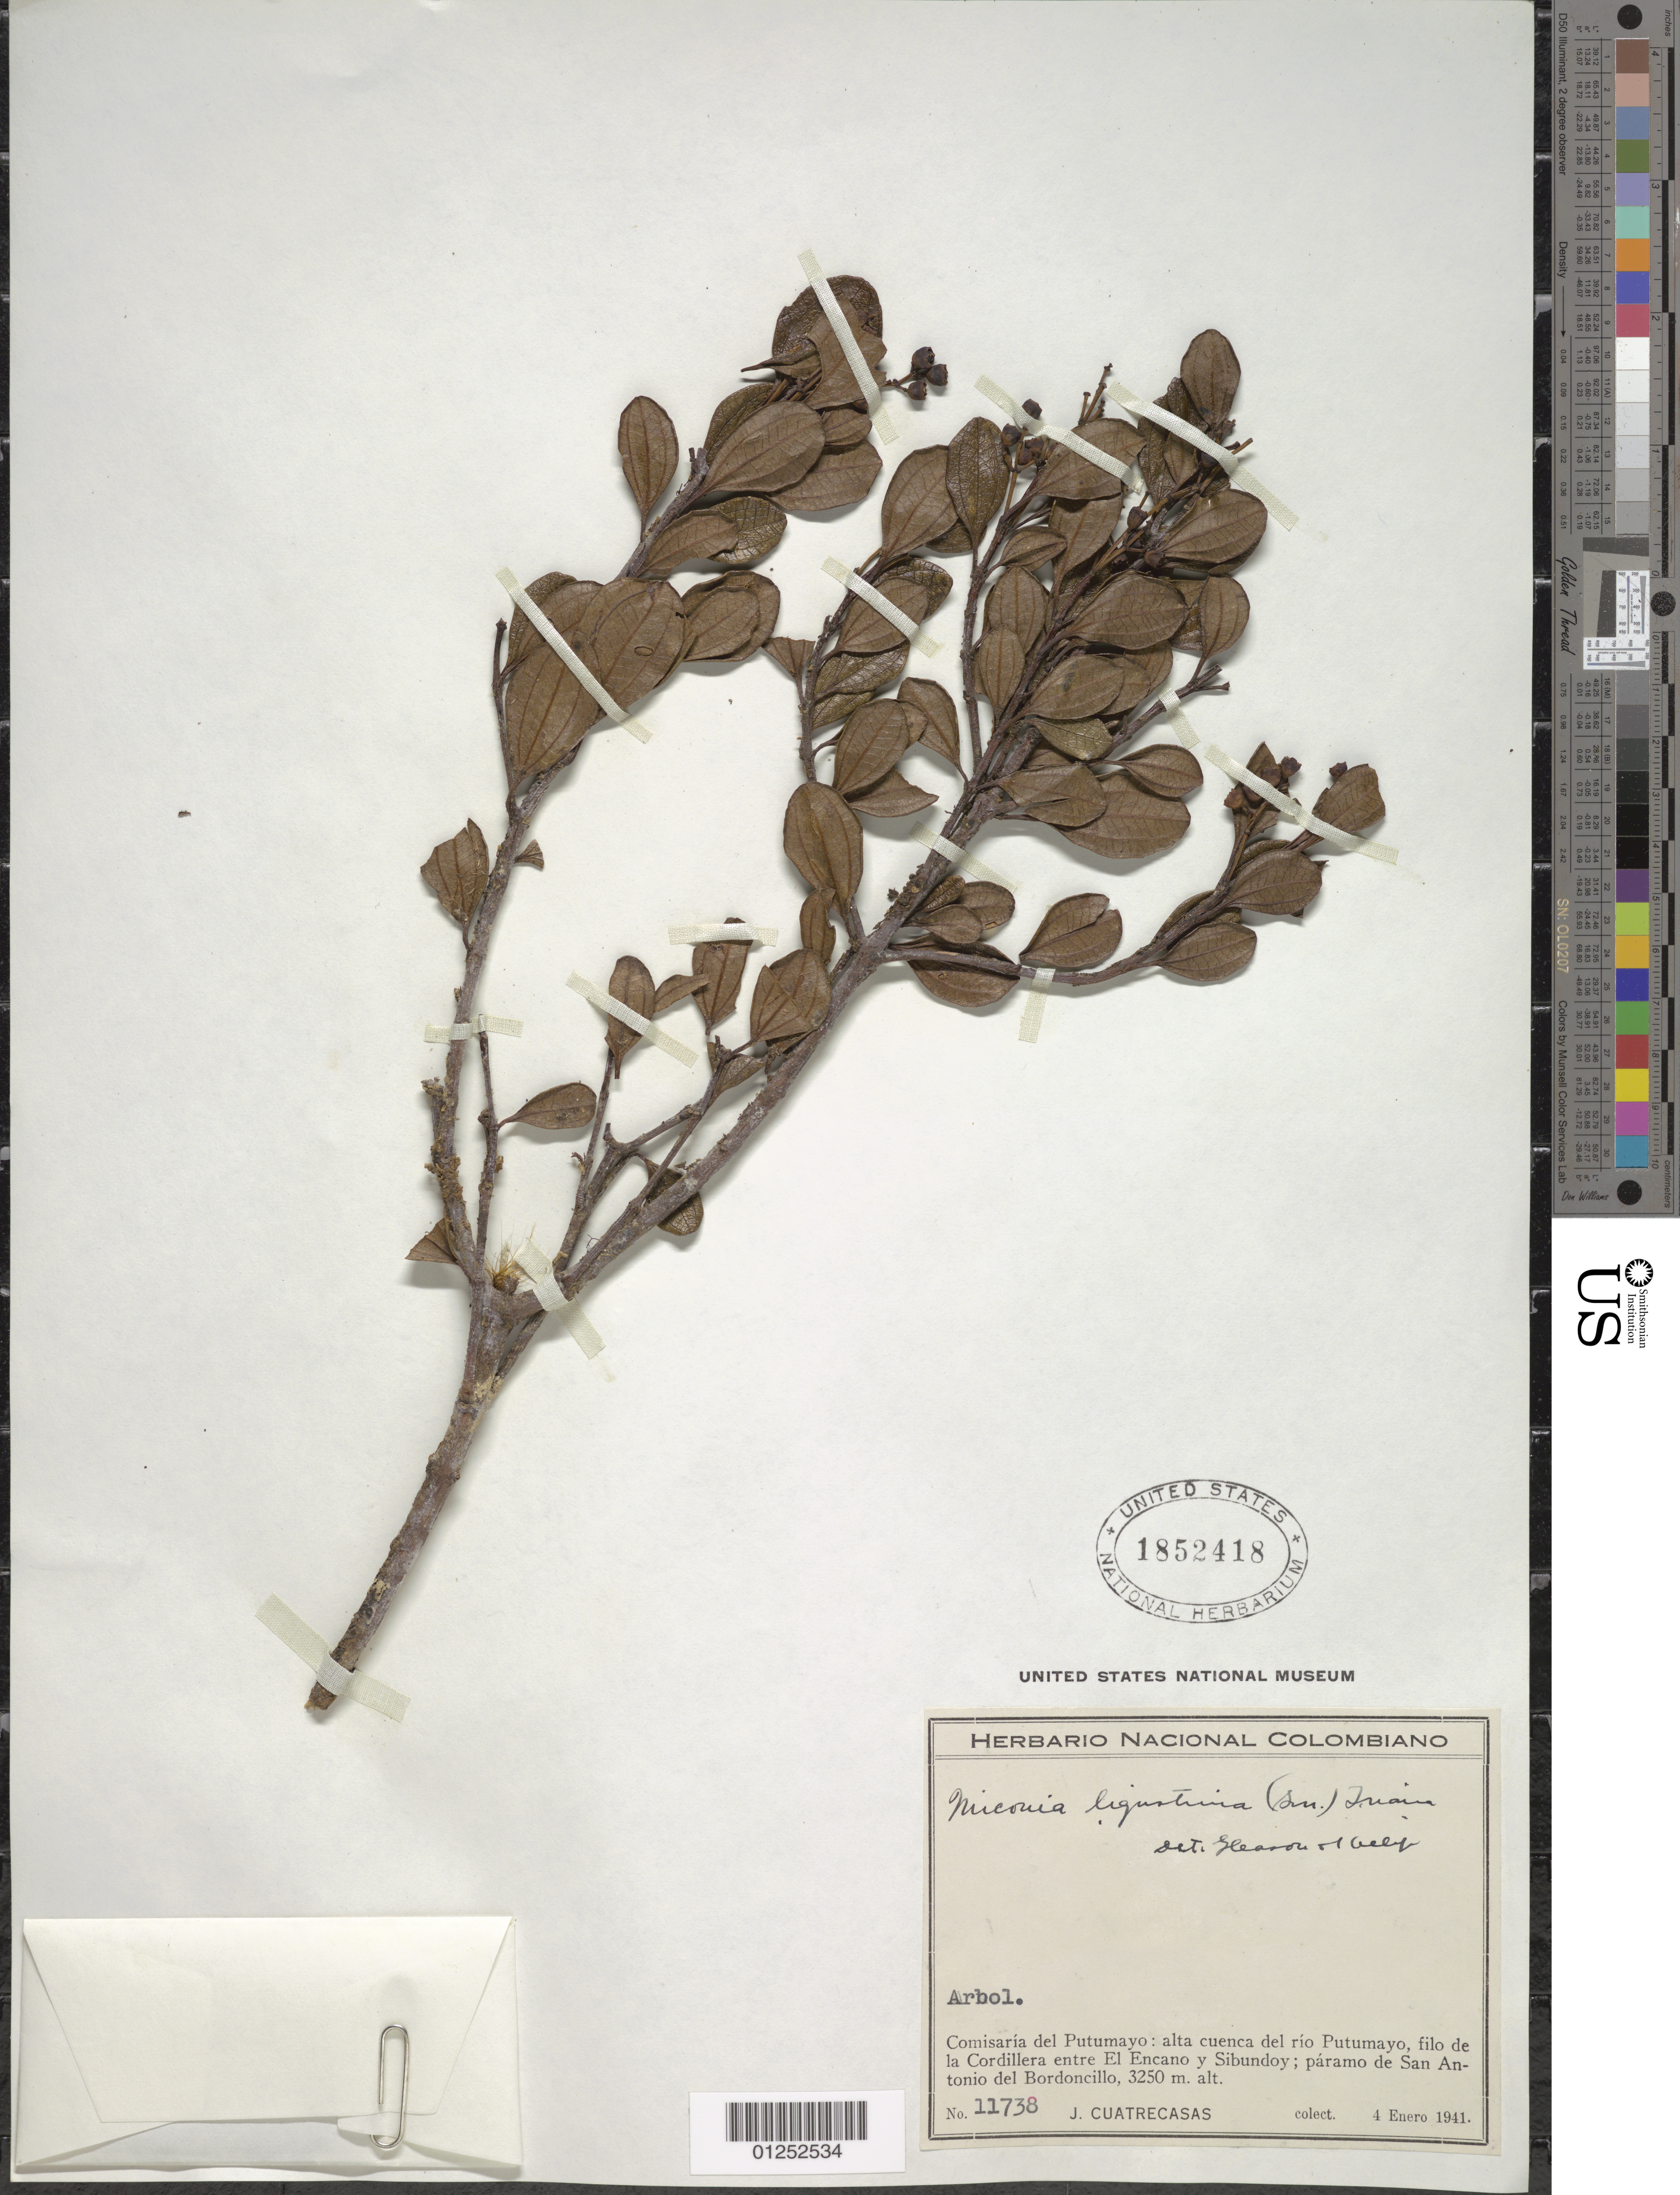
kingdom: Plantae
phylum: Tracheophyta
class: Magnoliopsida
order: Myrtales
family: Melastomataceae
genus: Miconia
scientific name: Miconia ligustrina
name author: (Sw.) Triana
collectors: J. Cuatrecasas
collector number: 11738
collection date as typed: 04 Jan 1941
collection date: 1941-01-04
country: Colombia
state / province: Putumayo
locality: Alta Cuenca de Rio Putumayo, Filo de Cordillera entre El Encaño & Sibundoy, Paramo de San Antonia del Bordoncillo.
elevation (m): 3250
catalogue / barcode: US 1852418